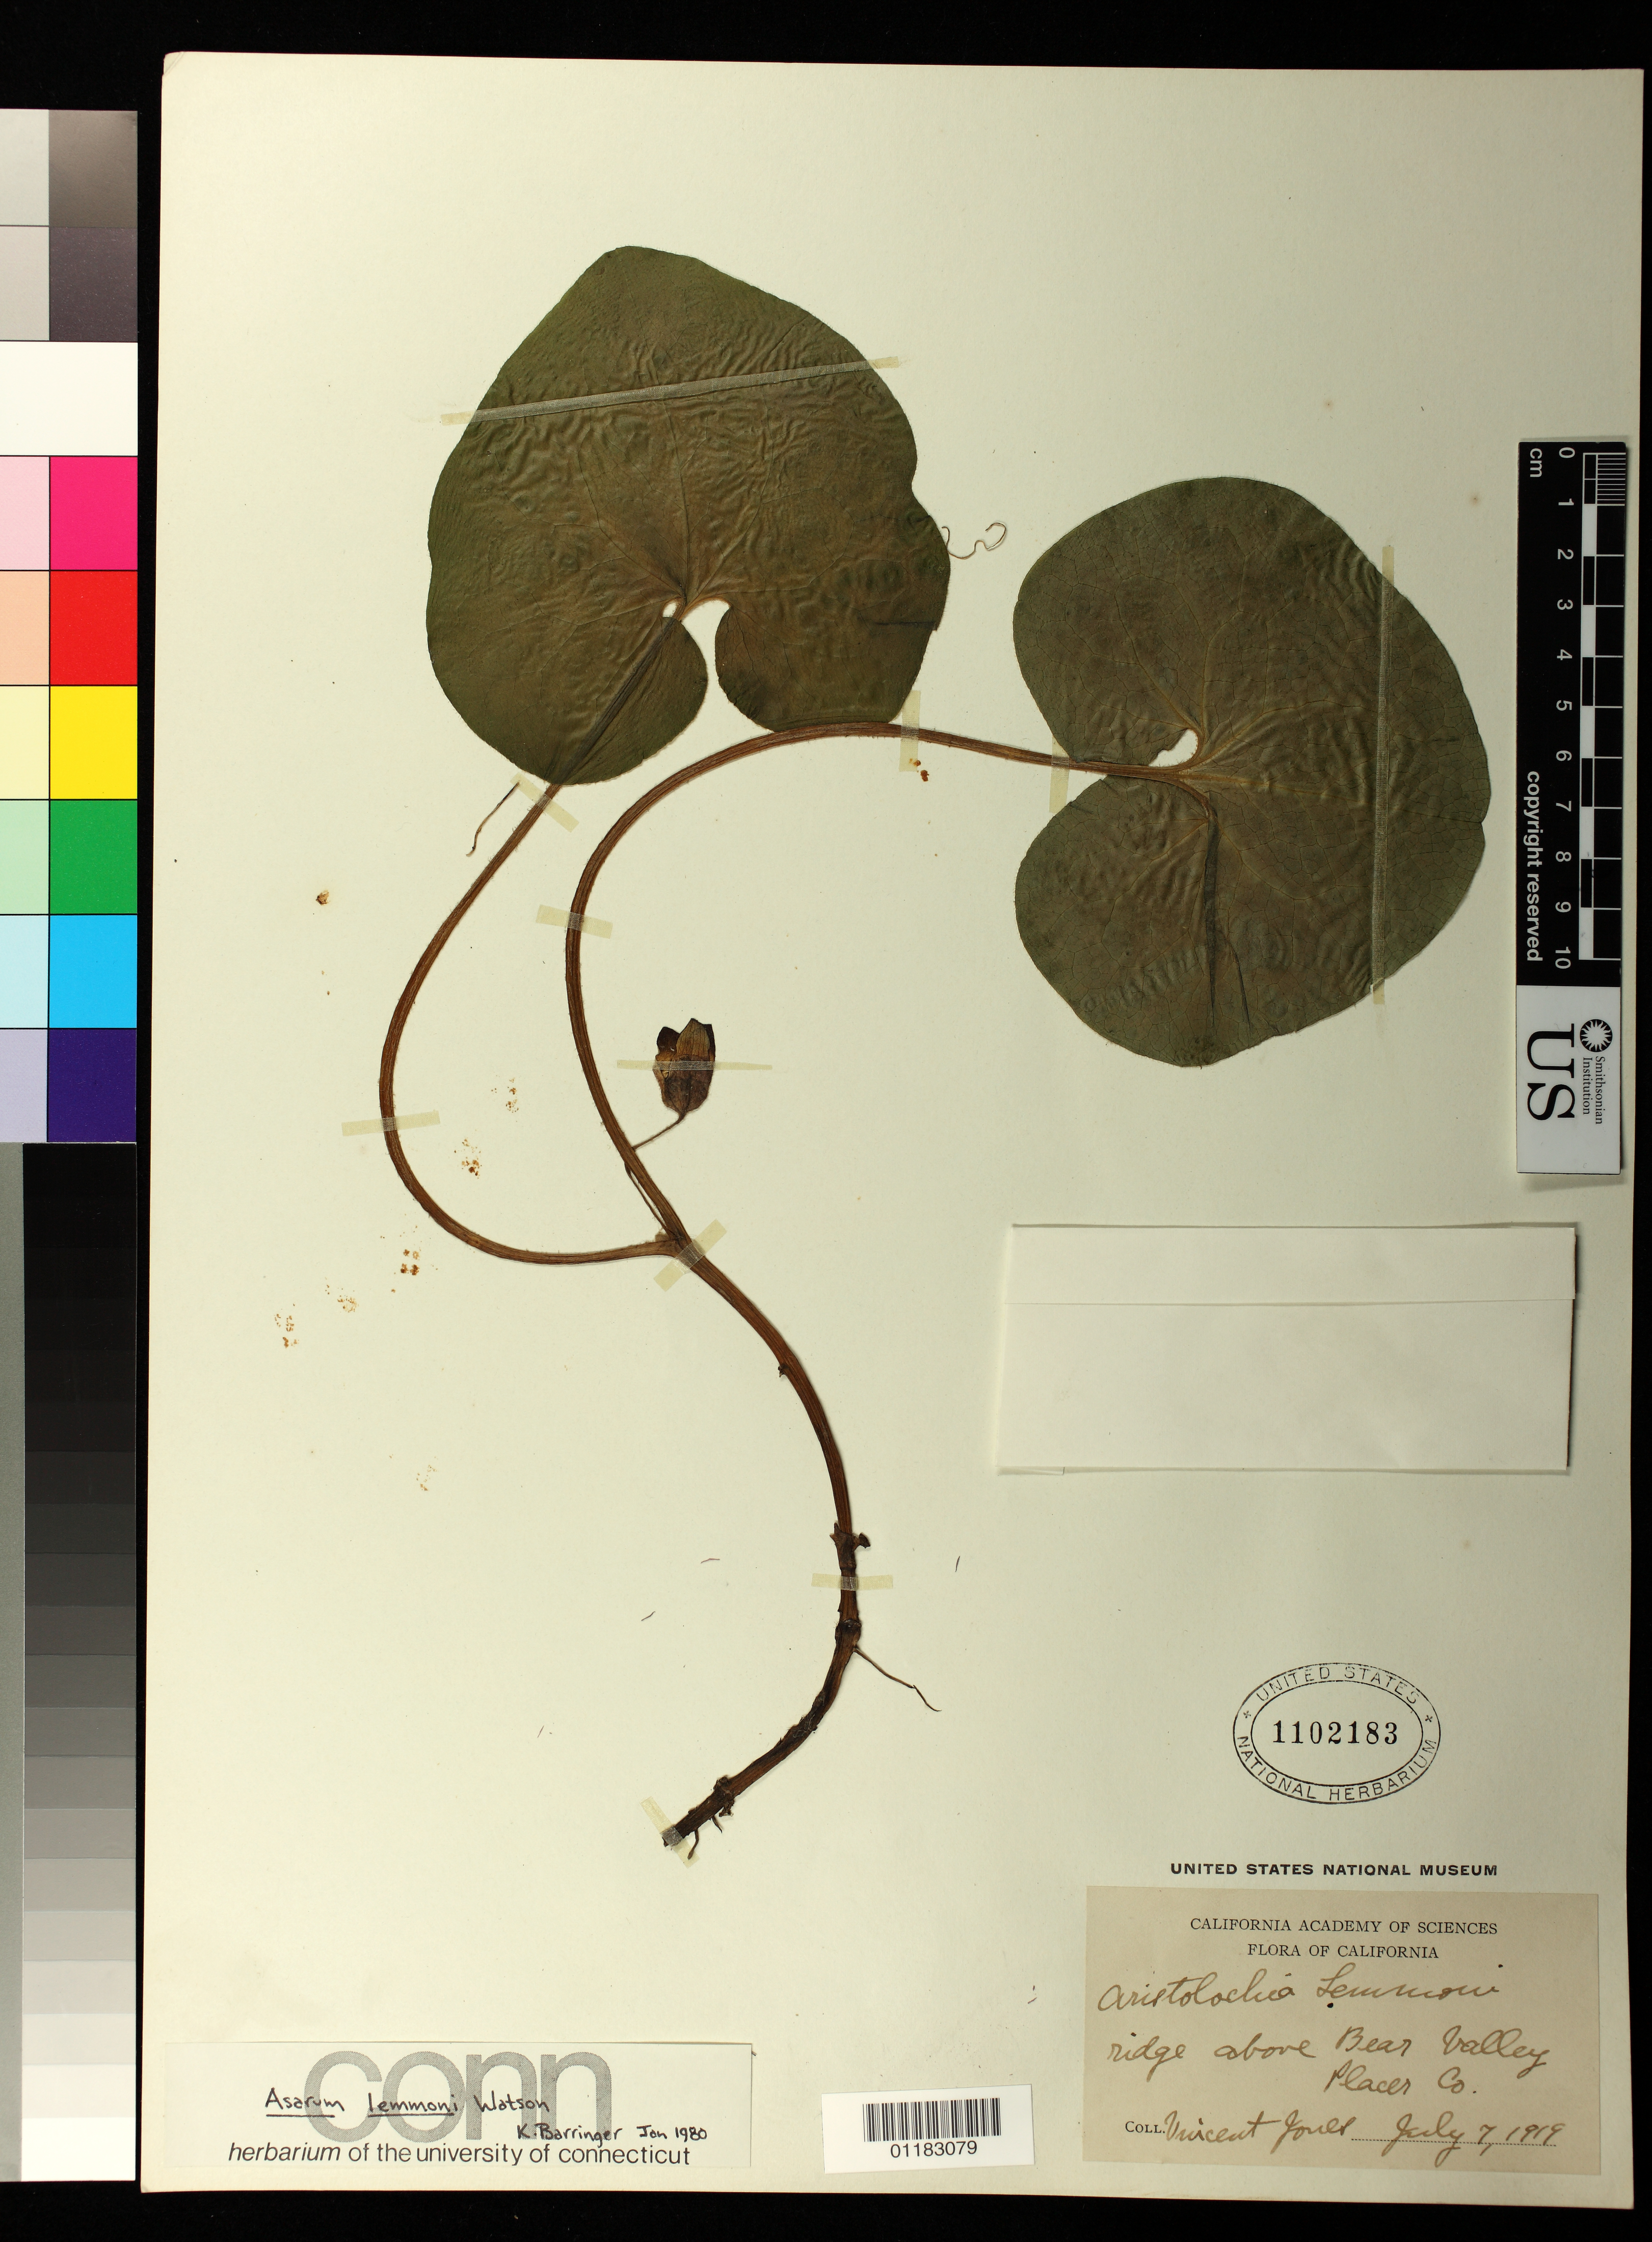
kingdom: Plantae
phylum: Tracheophyta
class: Magnoliopsida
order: Piperales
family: Aristolochiaceae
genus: Asarum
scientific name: Asarum lemmonii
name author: S. Watson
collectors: V. Jones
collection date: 1919-07-07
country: United States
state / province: California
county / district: Placer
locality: Ridge above Bear Valley, Placer Co.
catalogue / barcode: US 1102183